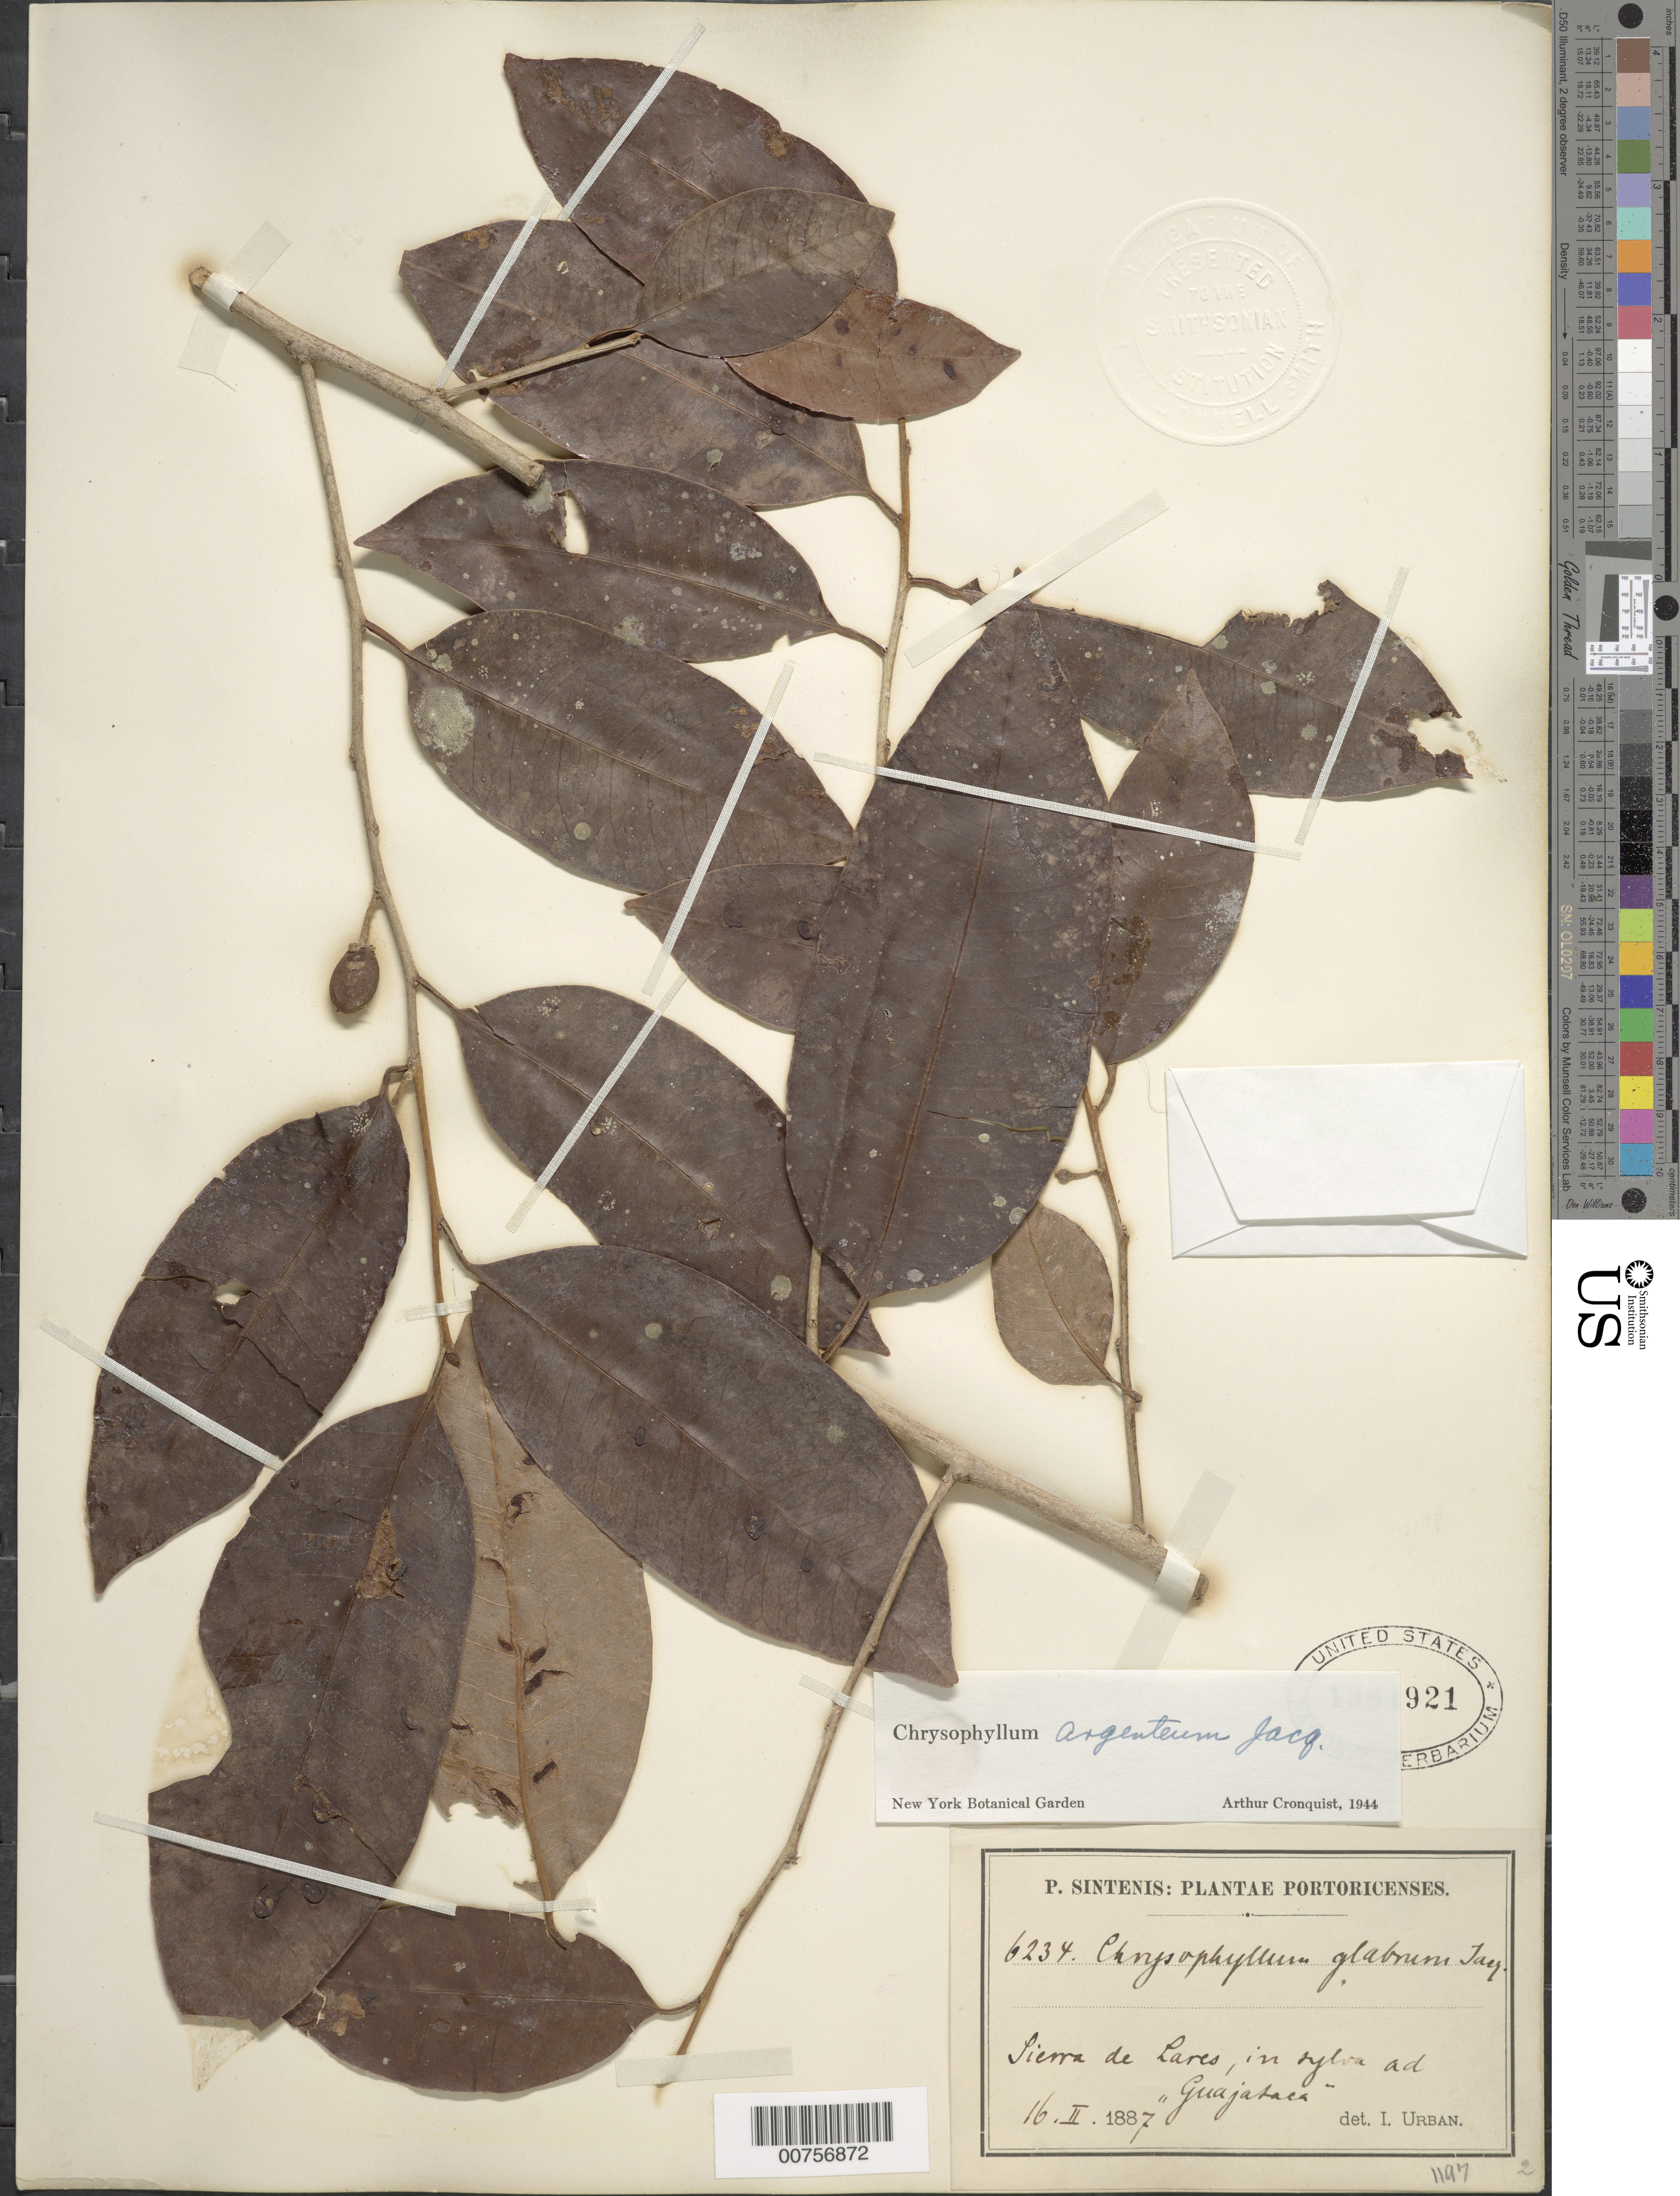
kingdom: Plantae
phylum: Tracheophyta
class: Magnoliopsida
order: Ericales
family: Sapotaceae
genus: Chrysophyllum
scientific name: Chrysophyllum argenteum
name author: Jacq.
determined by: Cronquist, A. J.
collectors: P. Sintenis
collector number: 6234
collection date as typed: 16 Feb 1887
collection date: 1887-02-16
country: Puerto Rico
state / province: Lares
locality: Sierra de Lares, in sylva ad "Guajataca"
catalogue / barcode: US 1384921